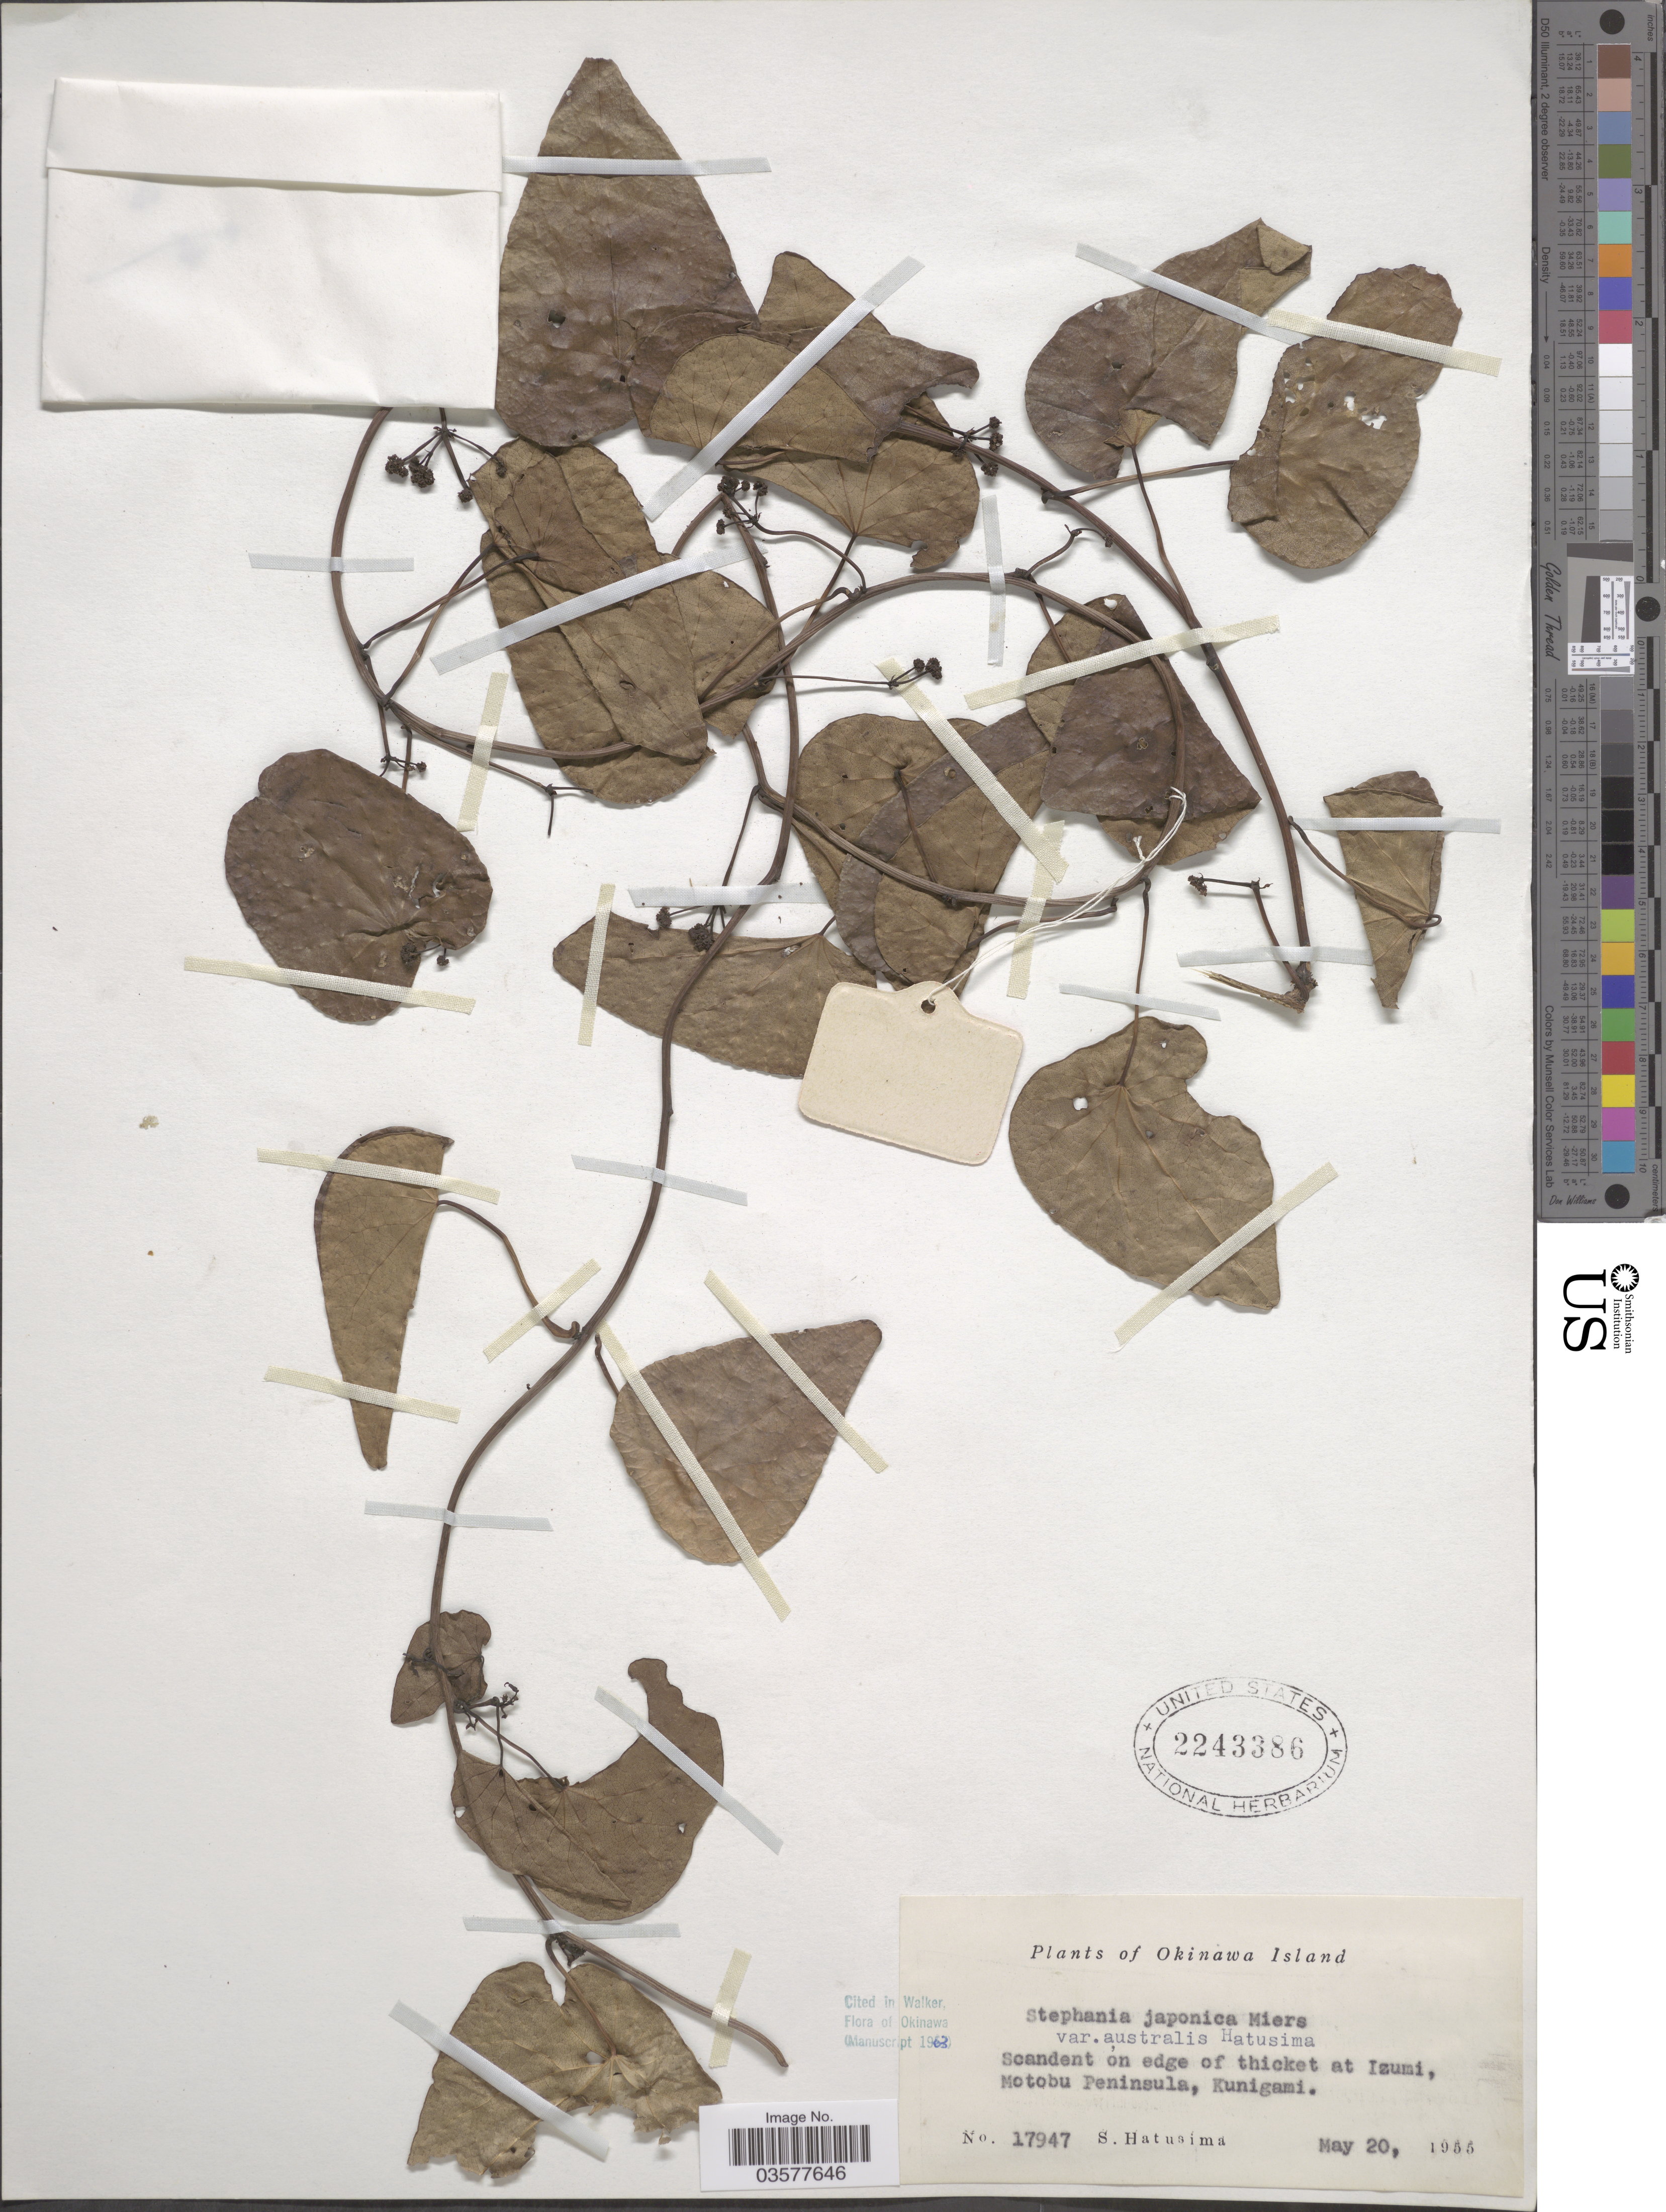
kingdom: Plantae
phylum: Tracheophyta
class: Magnoliopsida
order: Ranunculales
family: Menispermaceae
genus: Stephania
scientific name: Stephania japonica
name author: (Thunb.) Miers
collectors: S. Hatusima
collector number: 17947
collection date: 1955-05-20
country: Japan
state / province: Okinawa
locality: Okinawa Island. Izumi, Motobu Peninsula, Kunigami.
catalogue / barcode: US 2243386